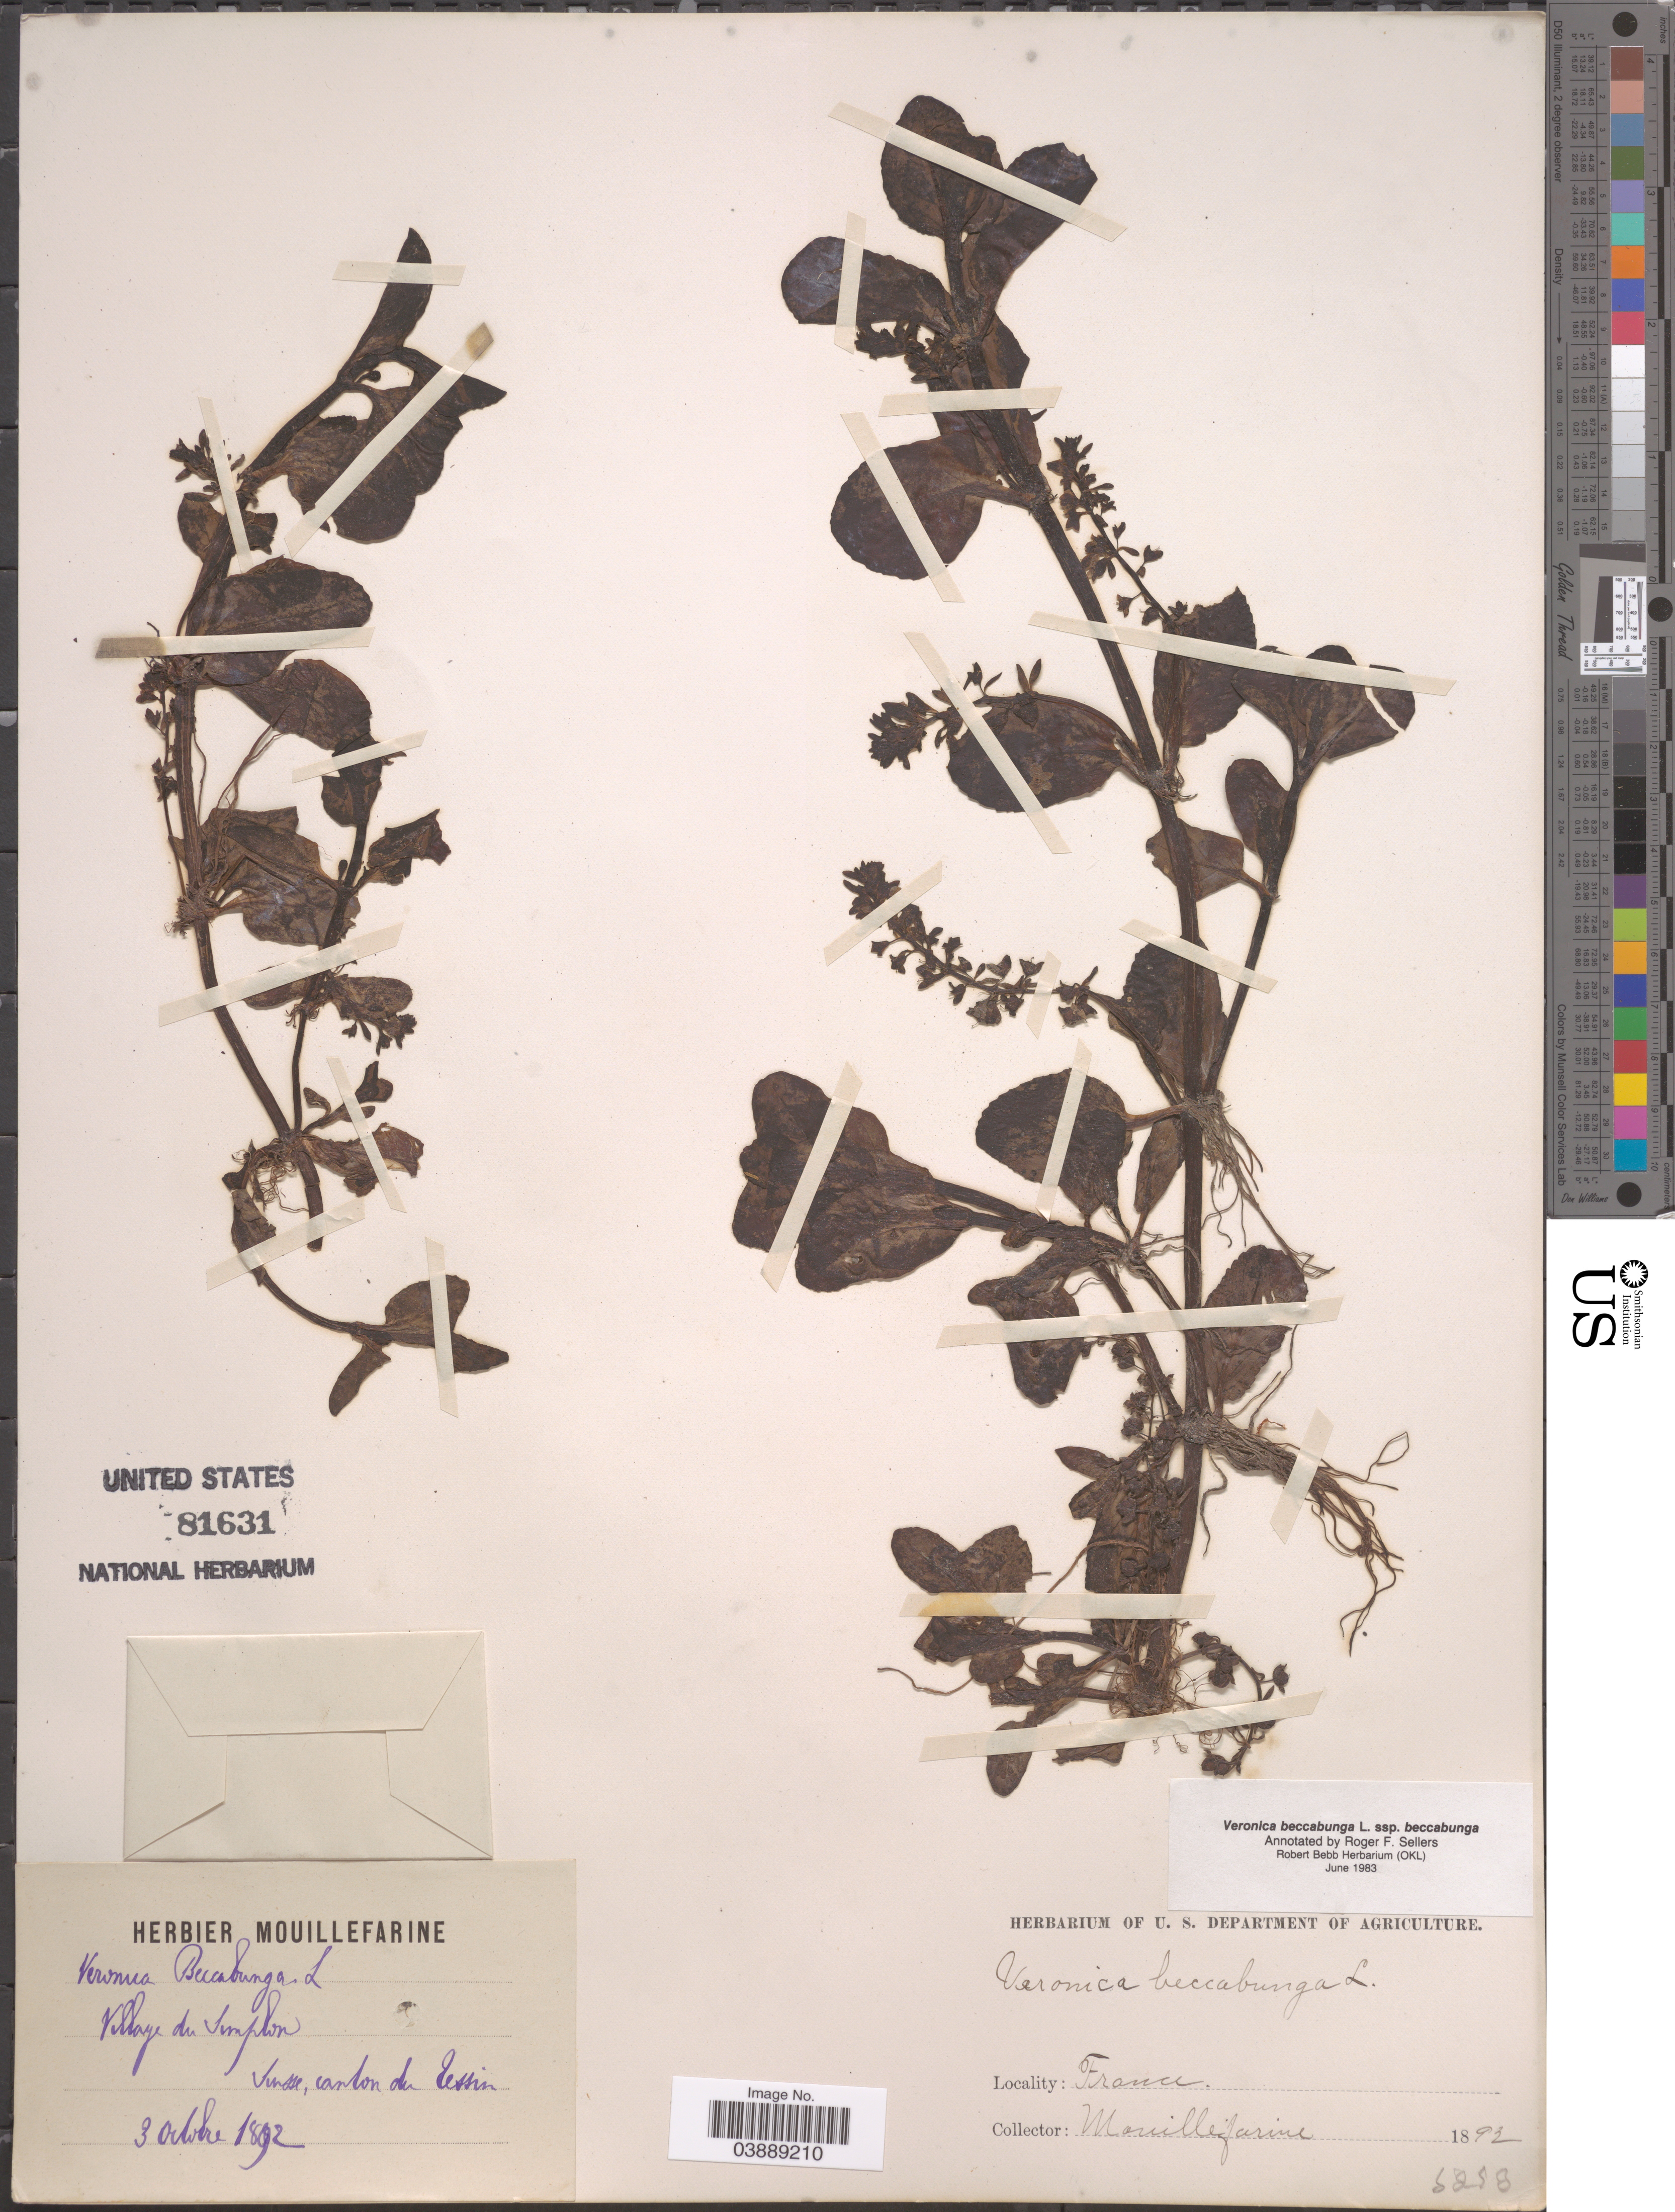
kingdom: Plantae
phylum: Tracheophyta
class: Magnoliopsida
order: Lamiales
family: Plantaginaceae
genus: Veronica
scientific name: Veronica beccabunga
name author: L.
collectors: A. Mouillefarine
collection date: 1892-10-03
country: France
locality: Village du Simpson, Suisse, canton de Tessin.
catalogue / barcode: US 81631